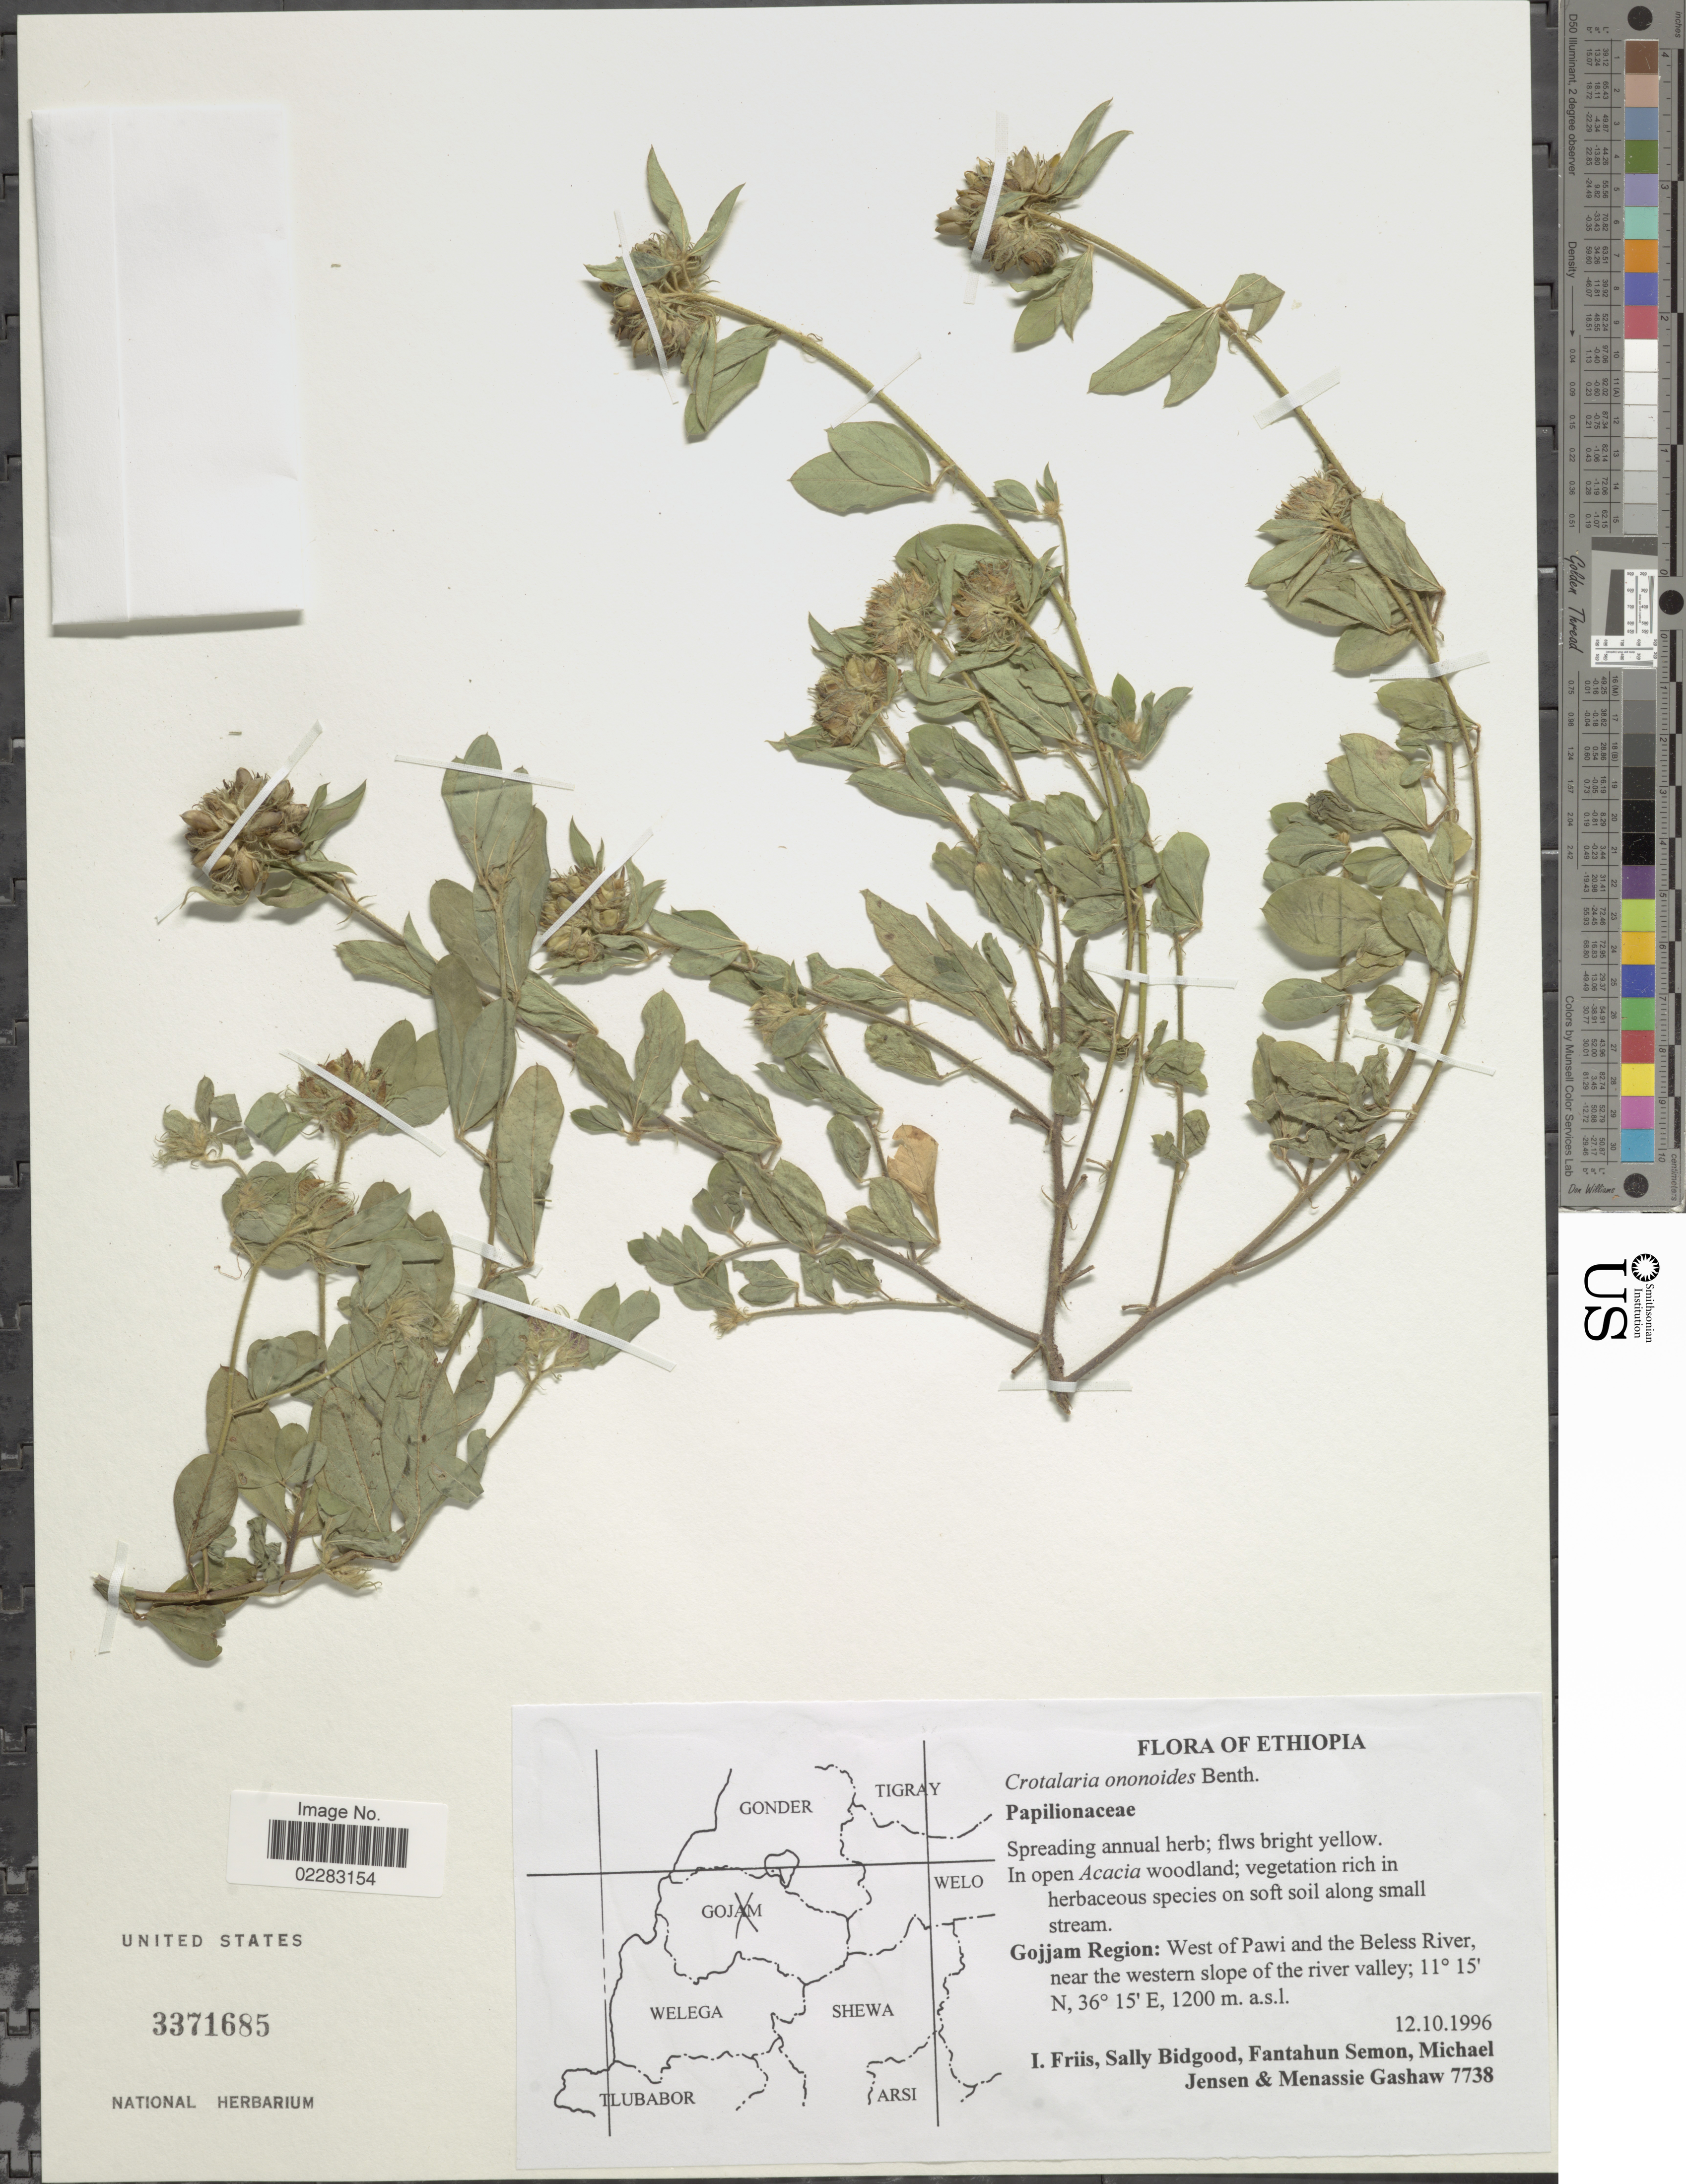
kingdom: Plantae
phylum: Tracheophyta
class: Magnoliopsida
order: Fabales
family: Fabaceae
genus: Crotalaria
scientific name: Crotalaria ononoides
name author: Benth.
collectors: I. Friis, S. Bidgood, F. Semon, M. Jensen & M. Gashaw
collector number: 7738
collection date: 1996-10-12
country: Ethiopia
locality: Gojja Region: West of Pawi and the Beless river, near the western slope of the river valley.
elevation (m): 1200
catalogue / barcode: US 3371685